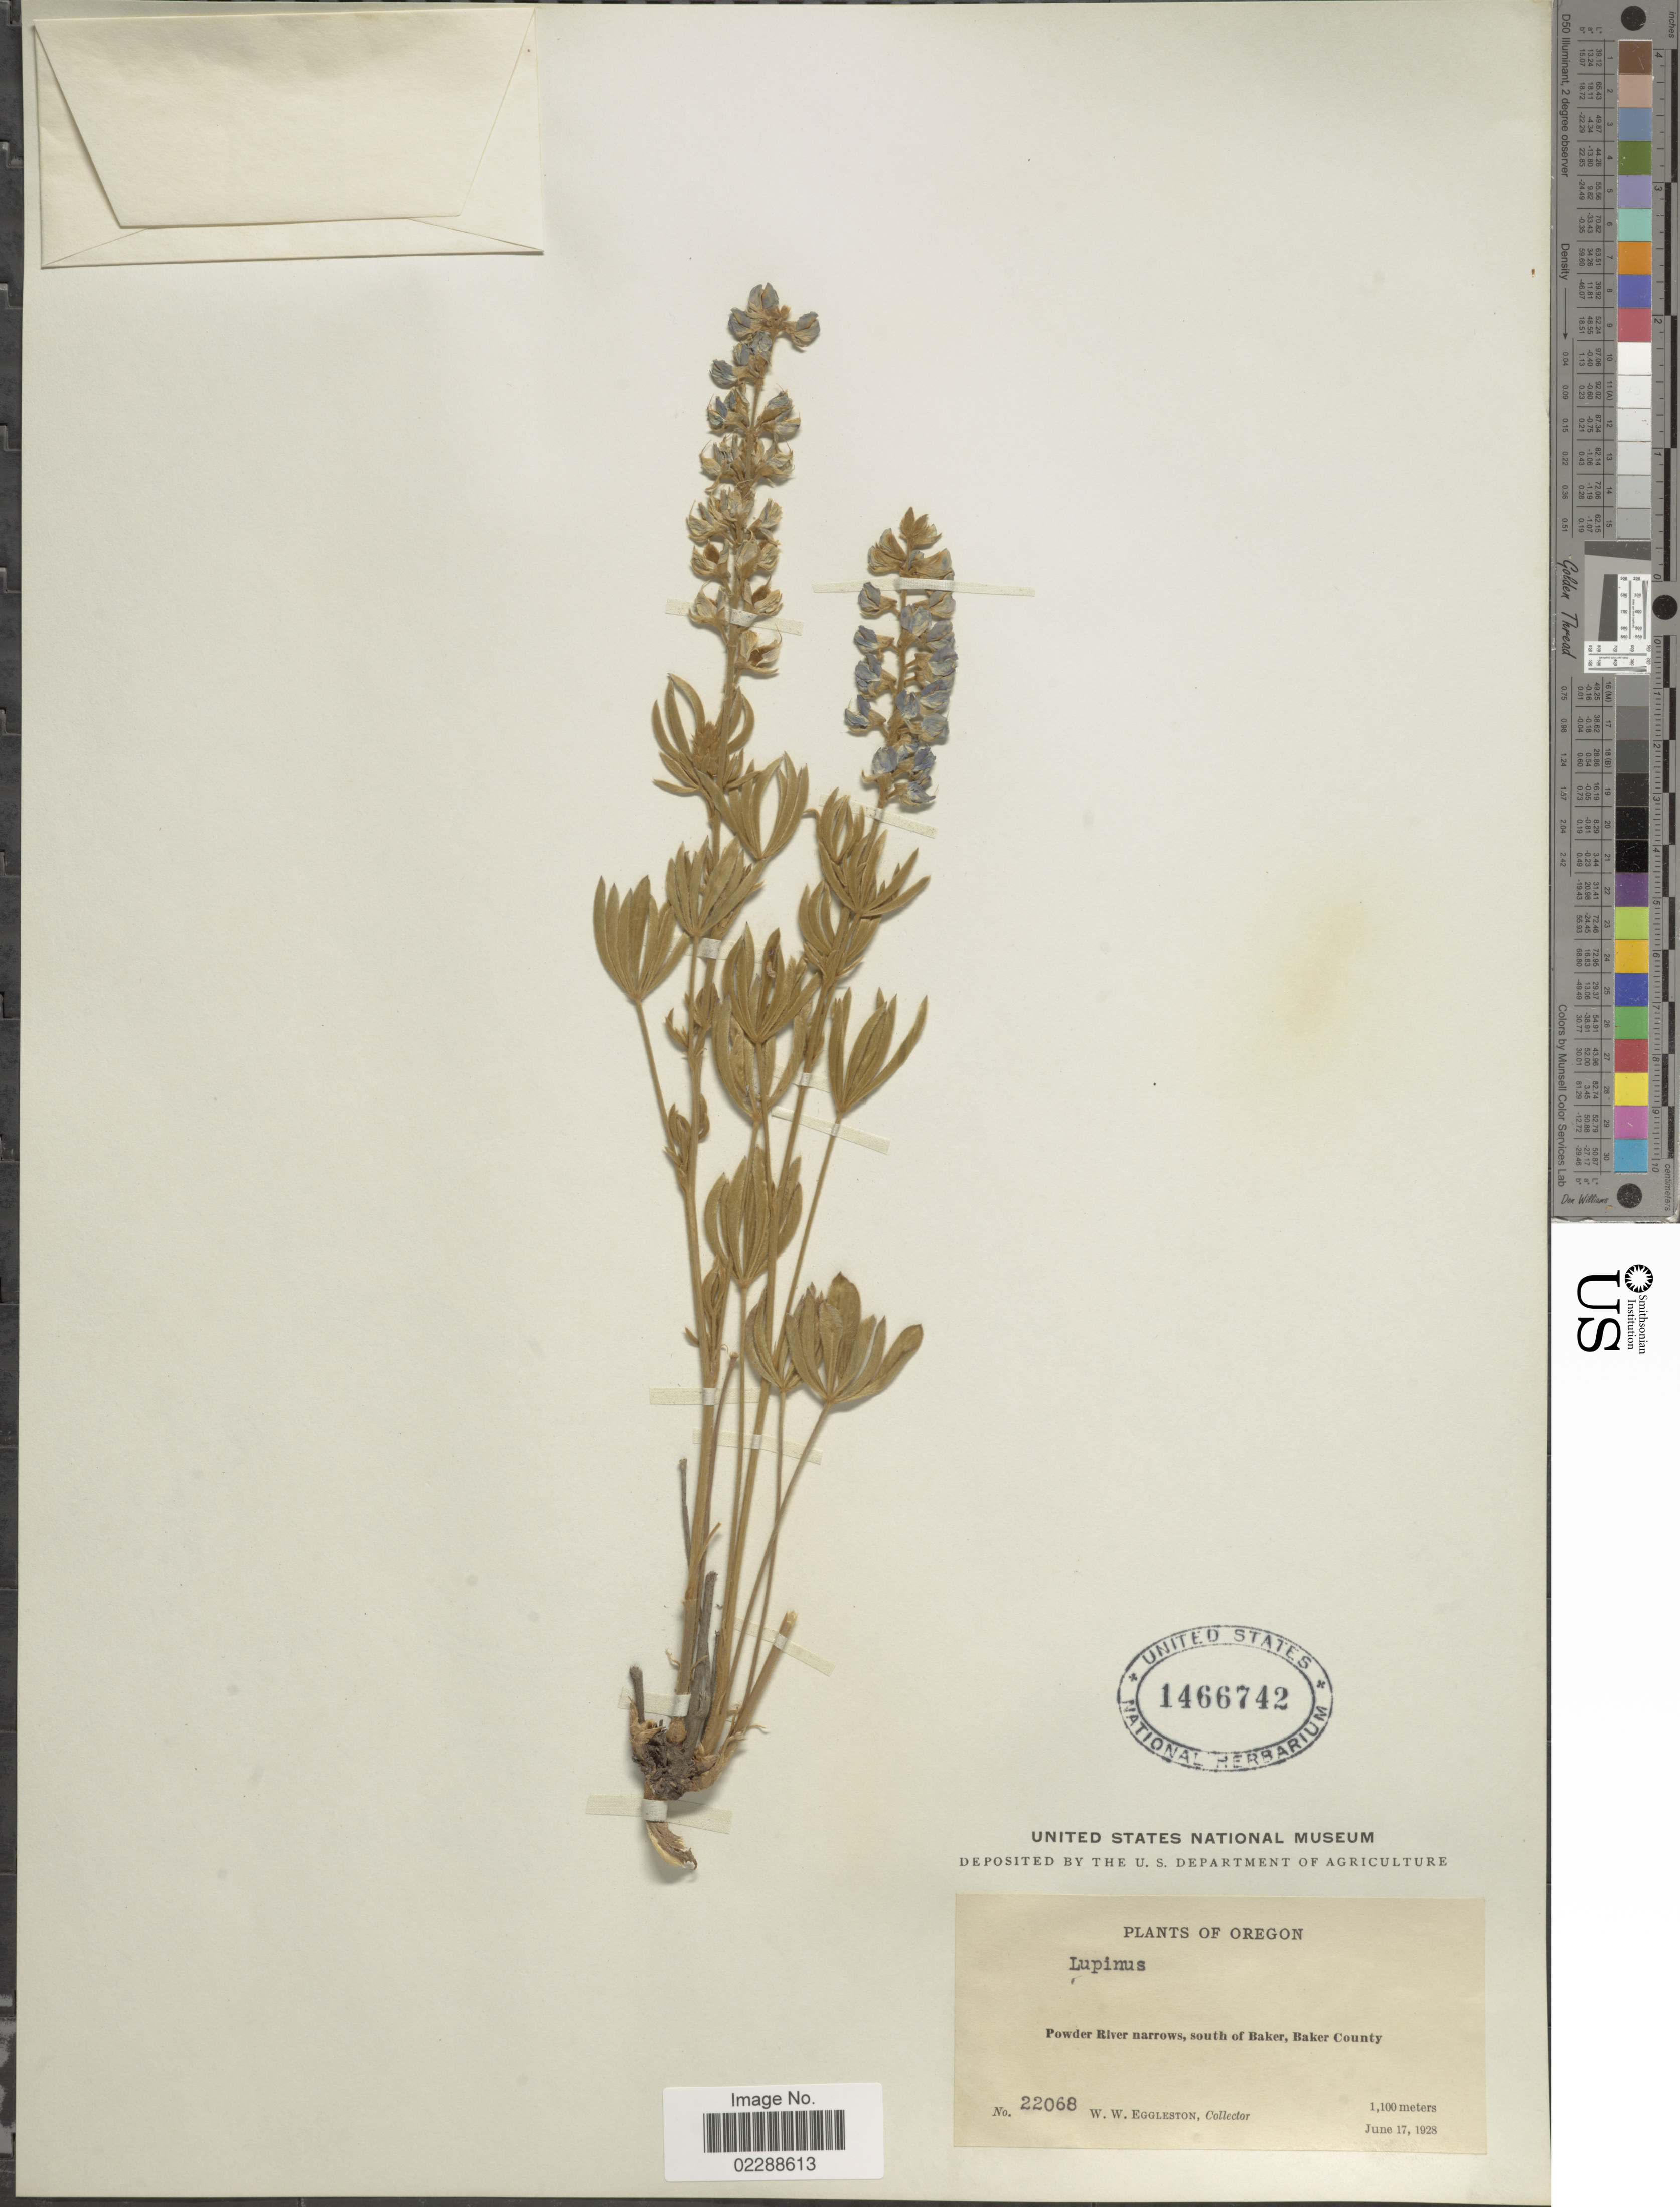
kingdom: Plantae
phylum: Tracheophyta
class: Magnoliopsida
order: Fabales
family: Fabaceae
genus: Lupinus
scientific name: Lupinus sp.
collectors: W. W. Eggleston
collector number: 22068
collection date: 1928-06-17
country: United States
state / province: Oregon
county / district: Baker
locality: Powder River narrows, south of Baker, Baker County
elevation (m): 1100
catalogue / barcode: US 1466742